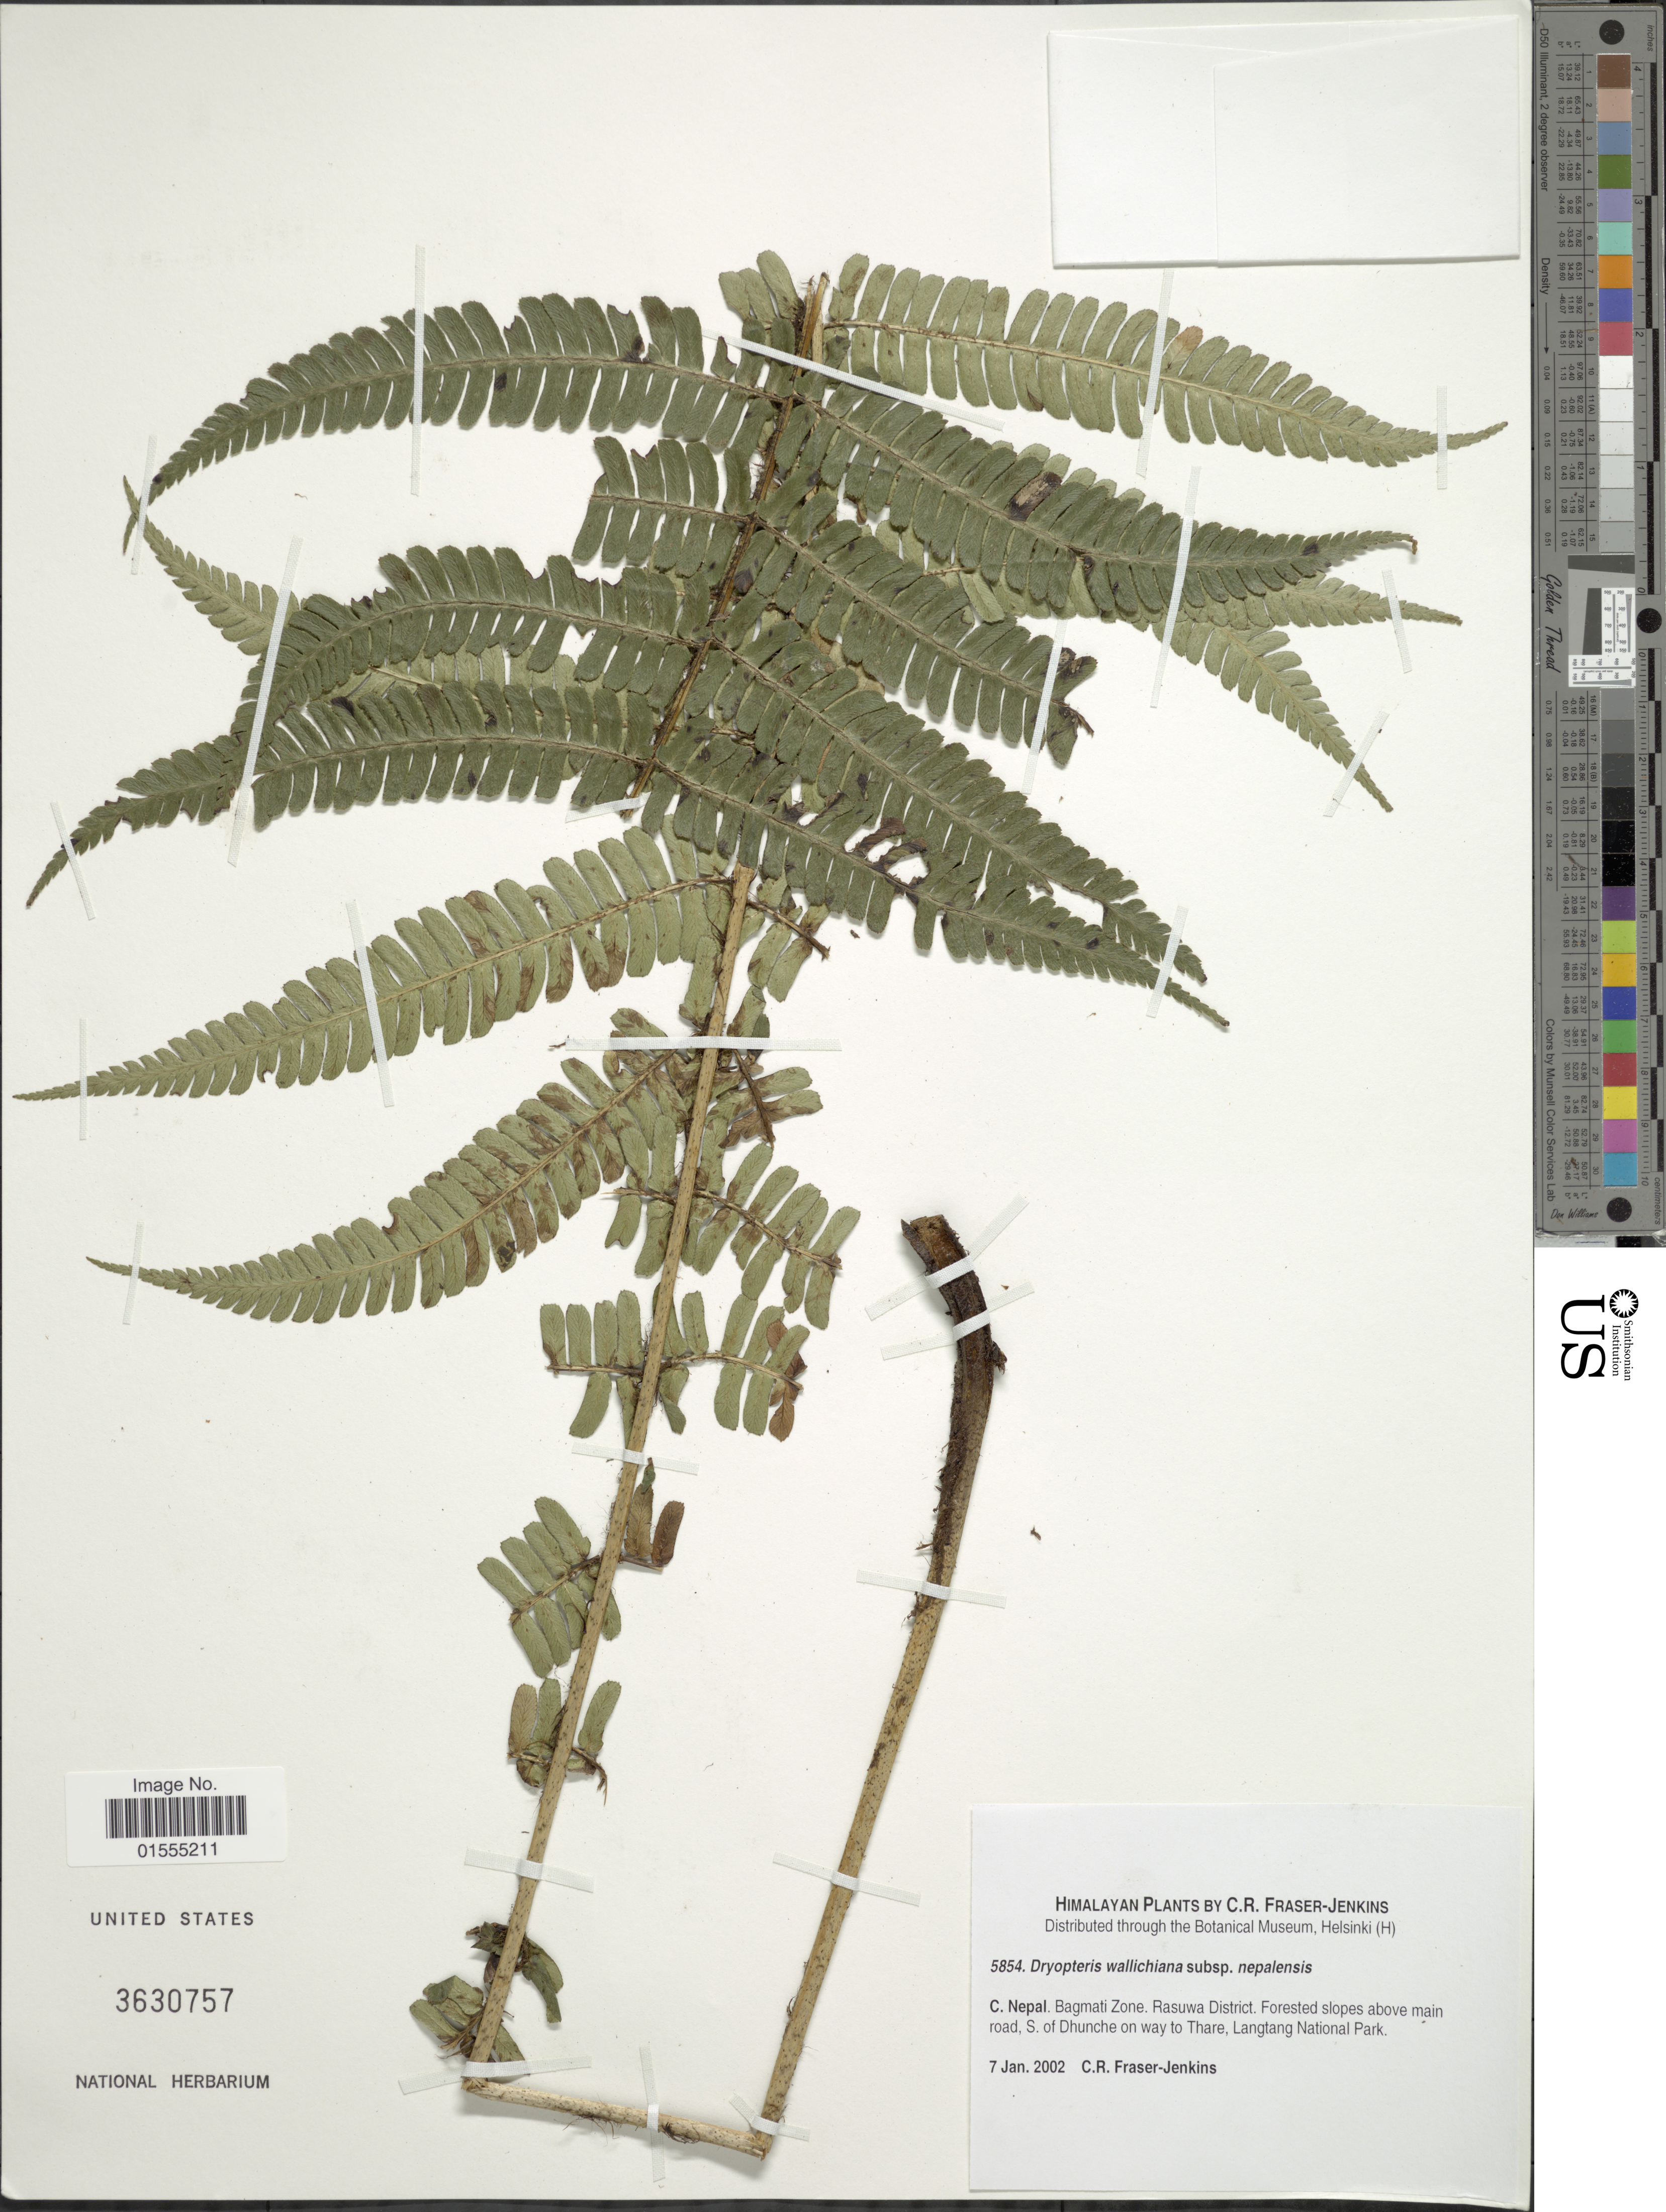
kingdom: Plantae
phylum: Tracheophyta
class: Polypodiopsida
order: Polypodiales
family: Dryopteridaceae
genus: Dryopteris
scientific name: Dryopteris wallichiana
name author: (Spreng.) Hyl.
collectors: C. R. Fraser-Jenkins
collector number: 5854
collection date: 2002-01-07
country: Nepal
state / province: Bagmati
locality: C. Nepal. Bagmato Zone, Rasuwa District. Forested slopes above main road, S. of Dhunche on way to Thare, Langtang national Park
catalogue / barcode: US 3630757